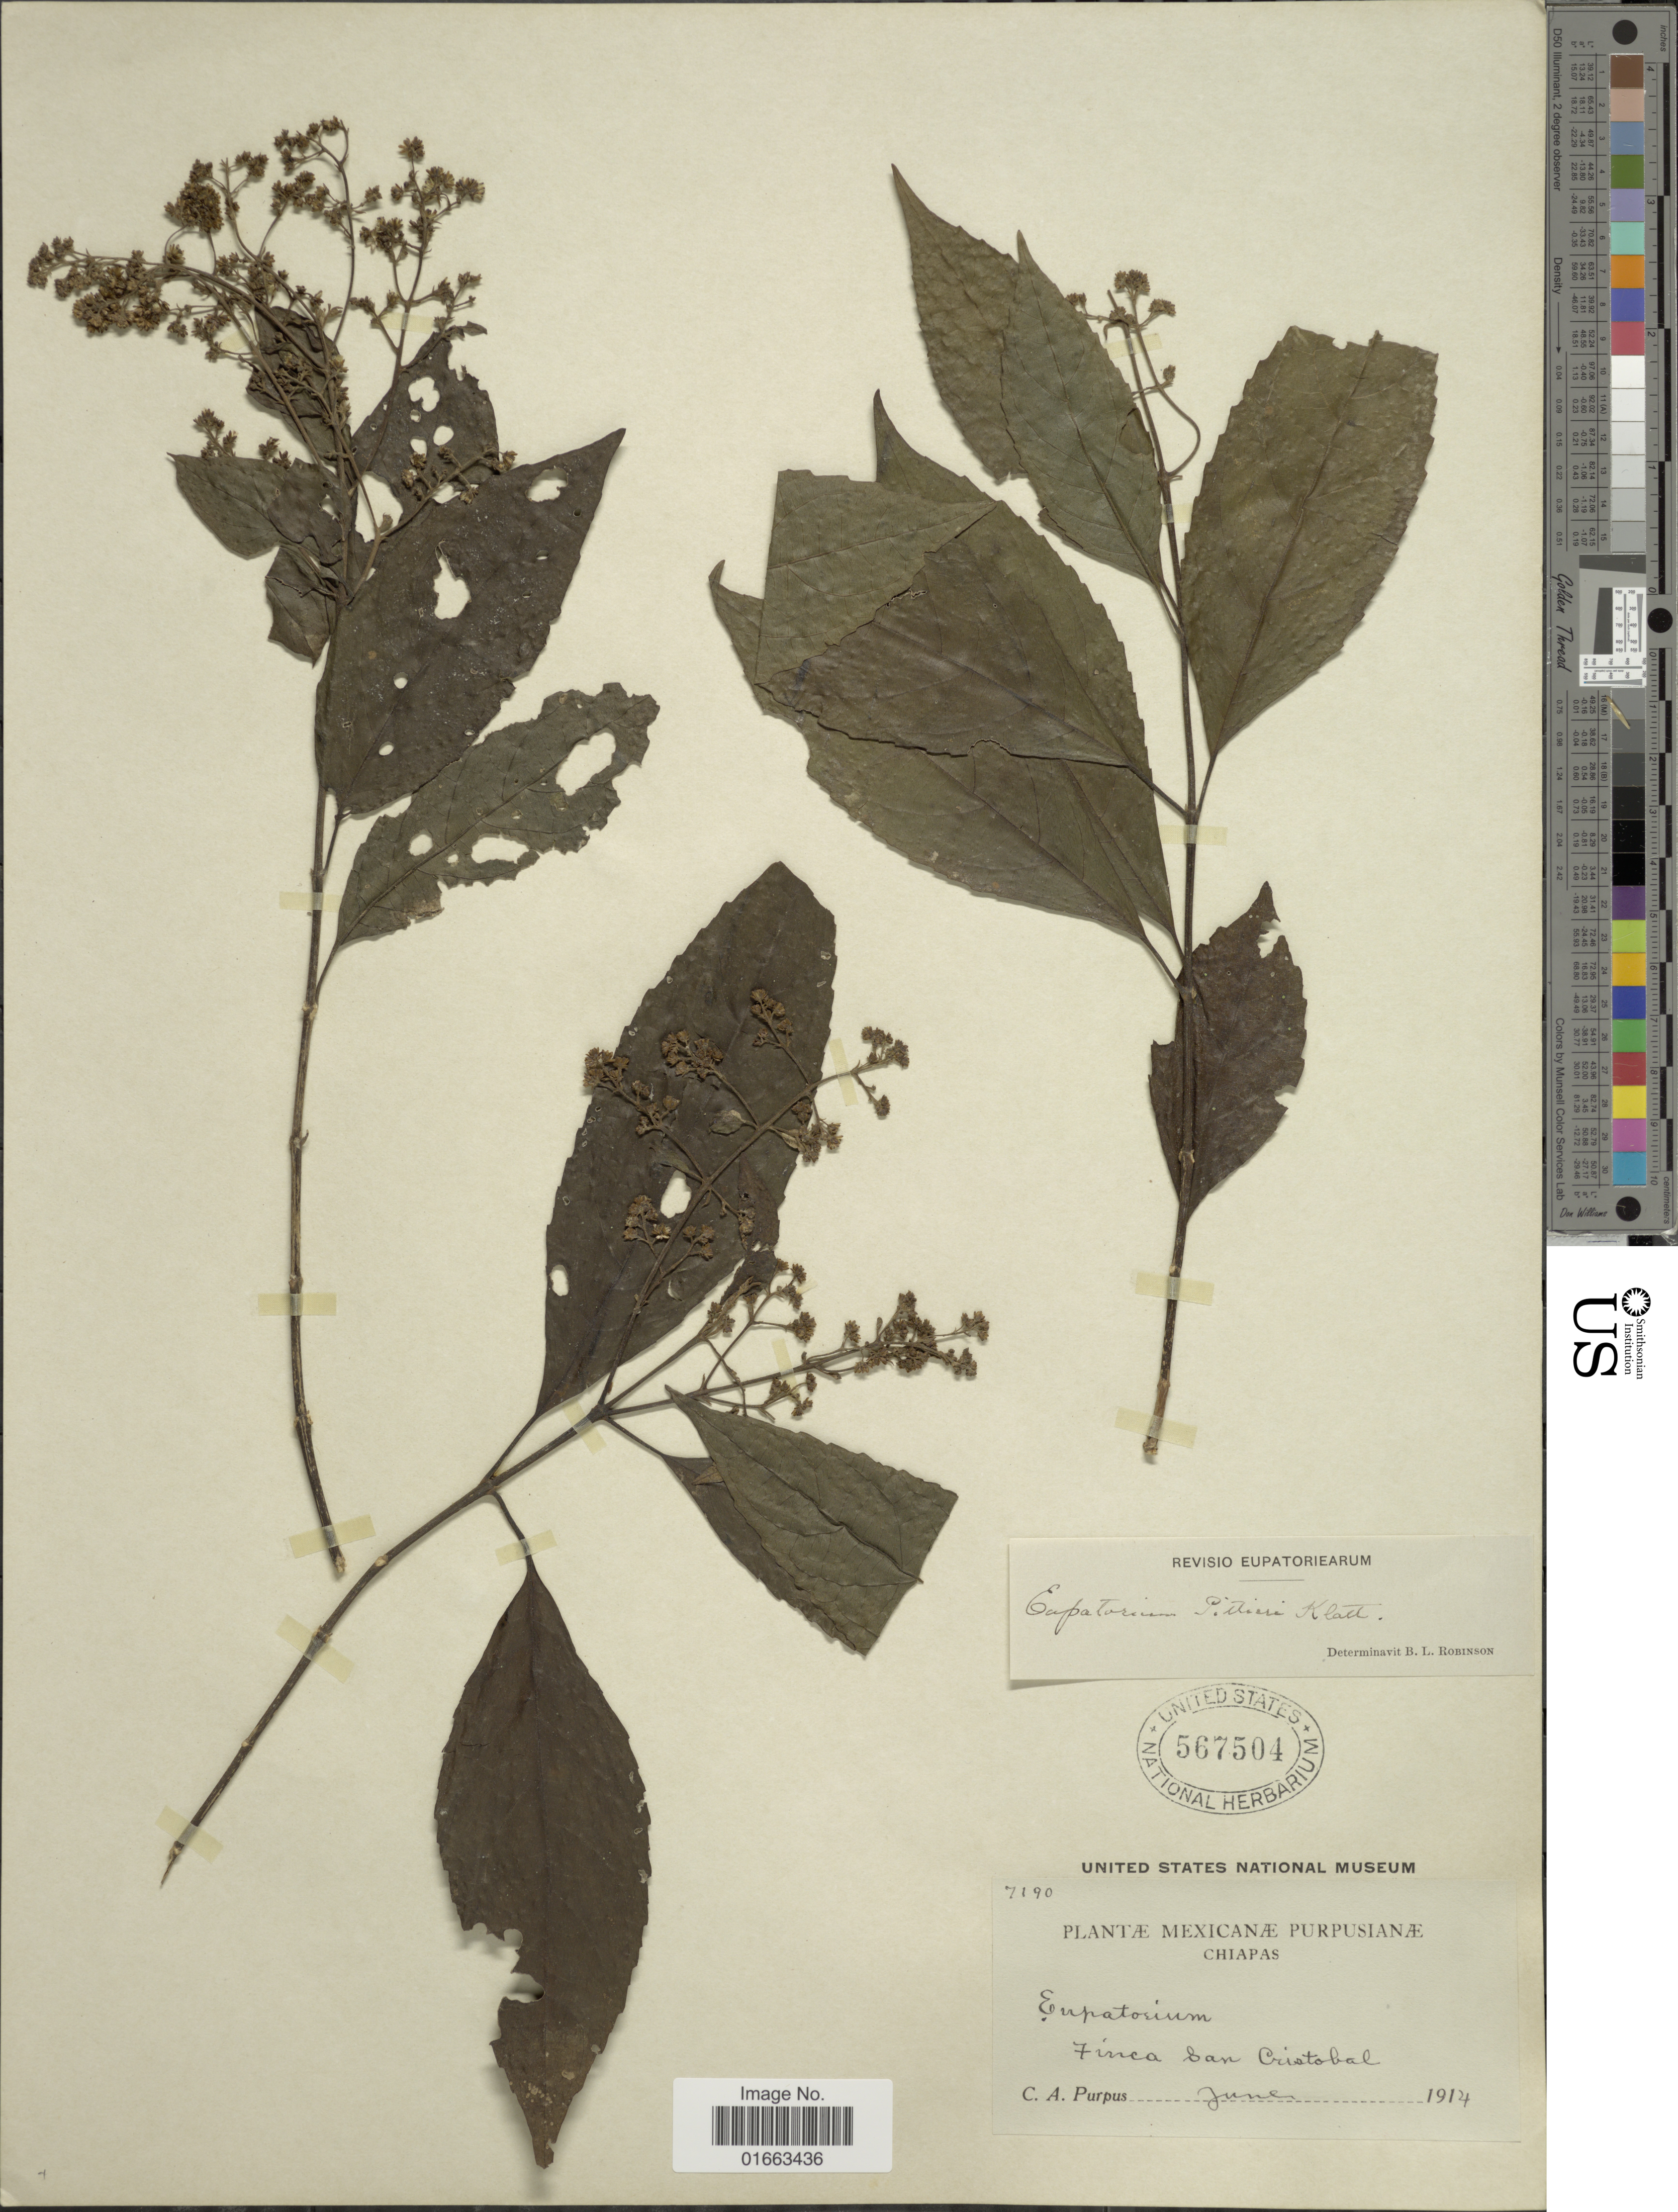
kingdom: Plantae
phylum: Tracheophyta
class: Magnoliopsida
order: Asterales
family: Asteraceae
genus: Koanophyllon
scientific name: Koanophyllon galeottii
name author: (B.L. Rob.) R.M. King & H. Rob.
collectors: C. A. Purpus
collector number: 7190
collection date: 1914-06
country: Mexico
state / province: Chiapas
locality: Finca San Cristobal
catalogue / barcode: US 567504